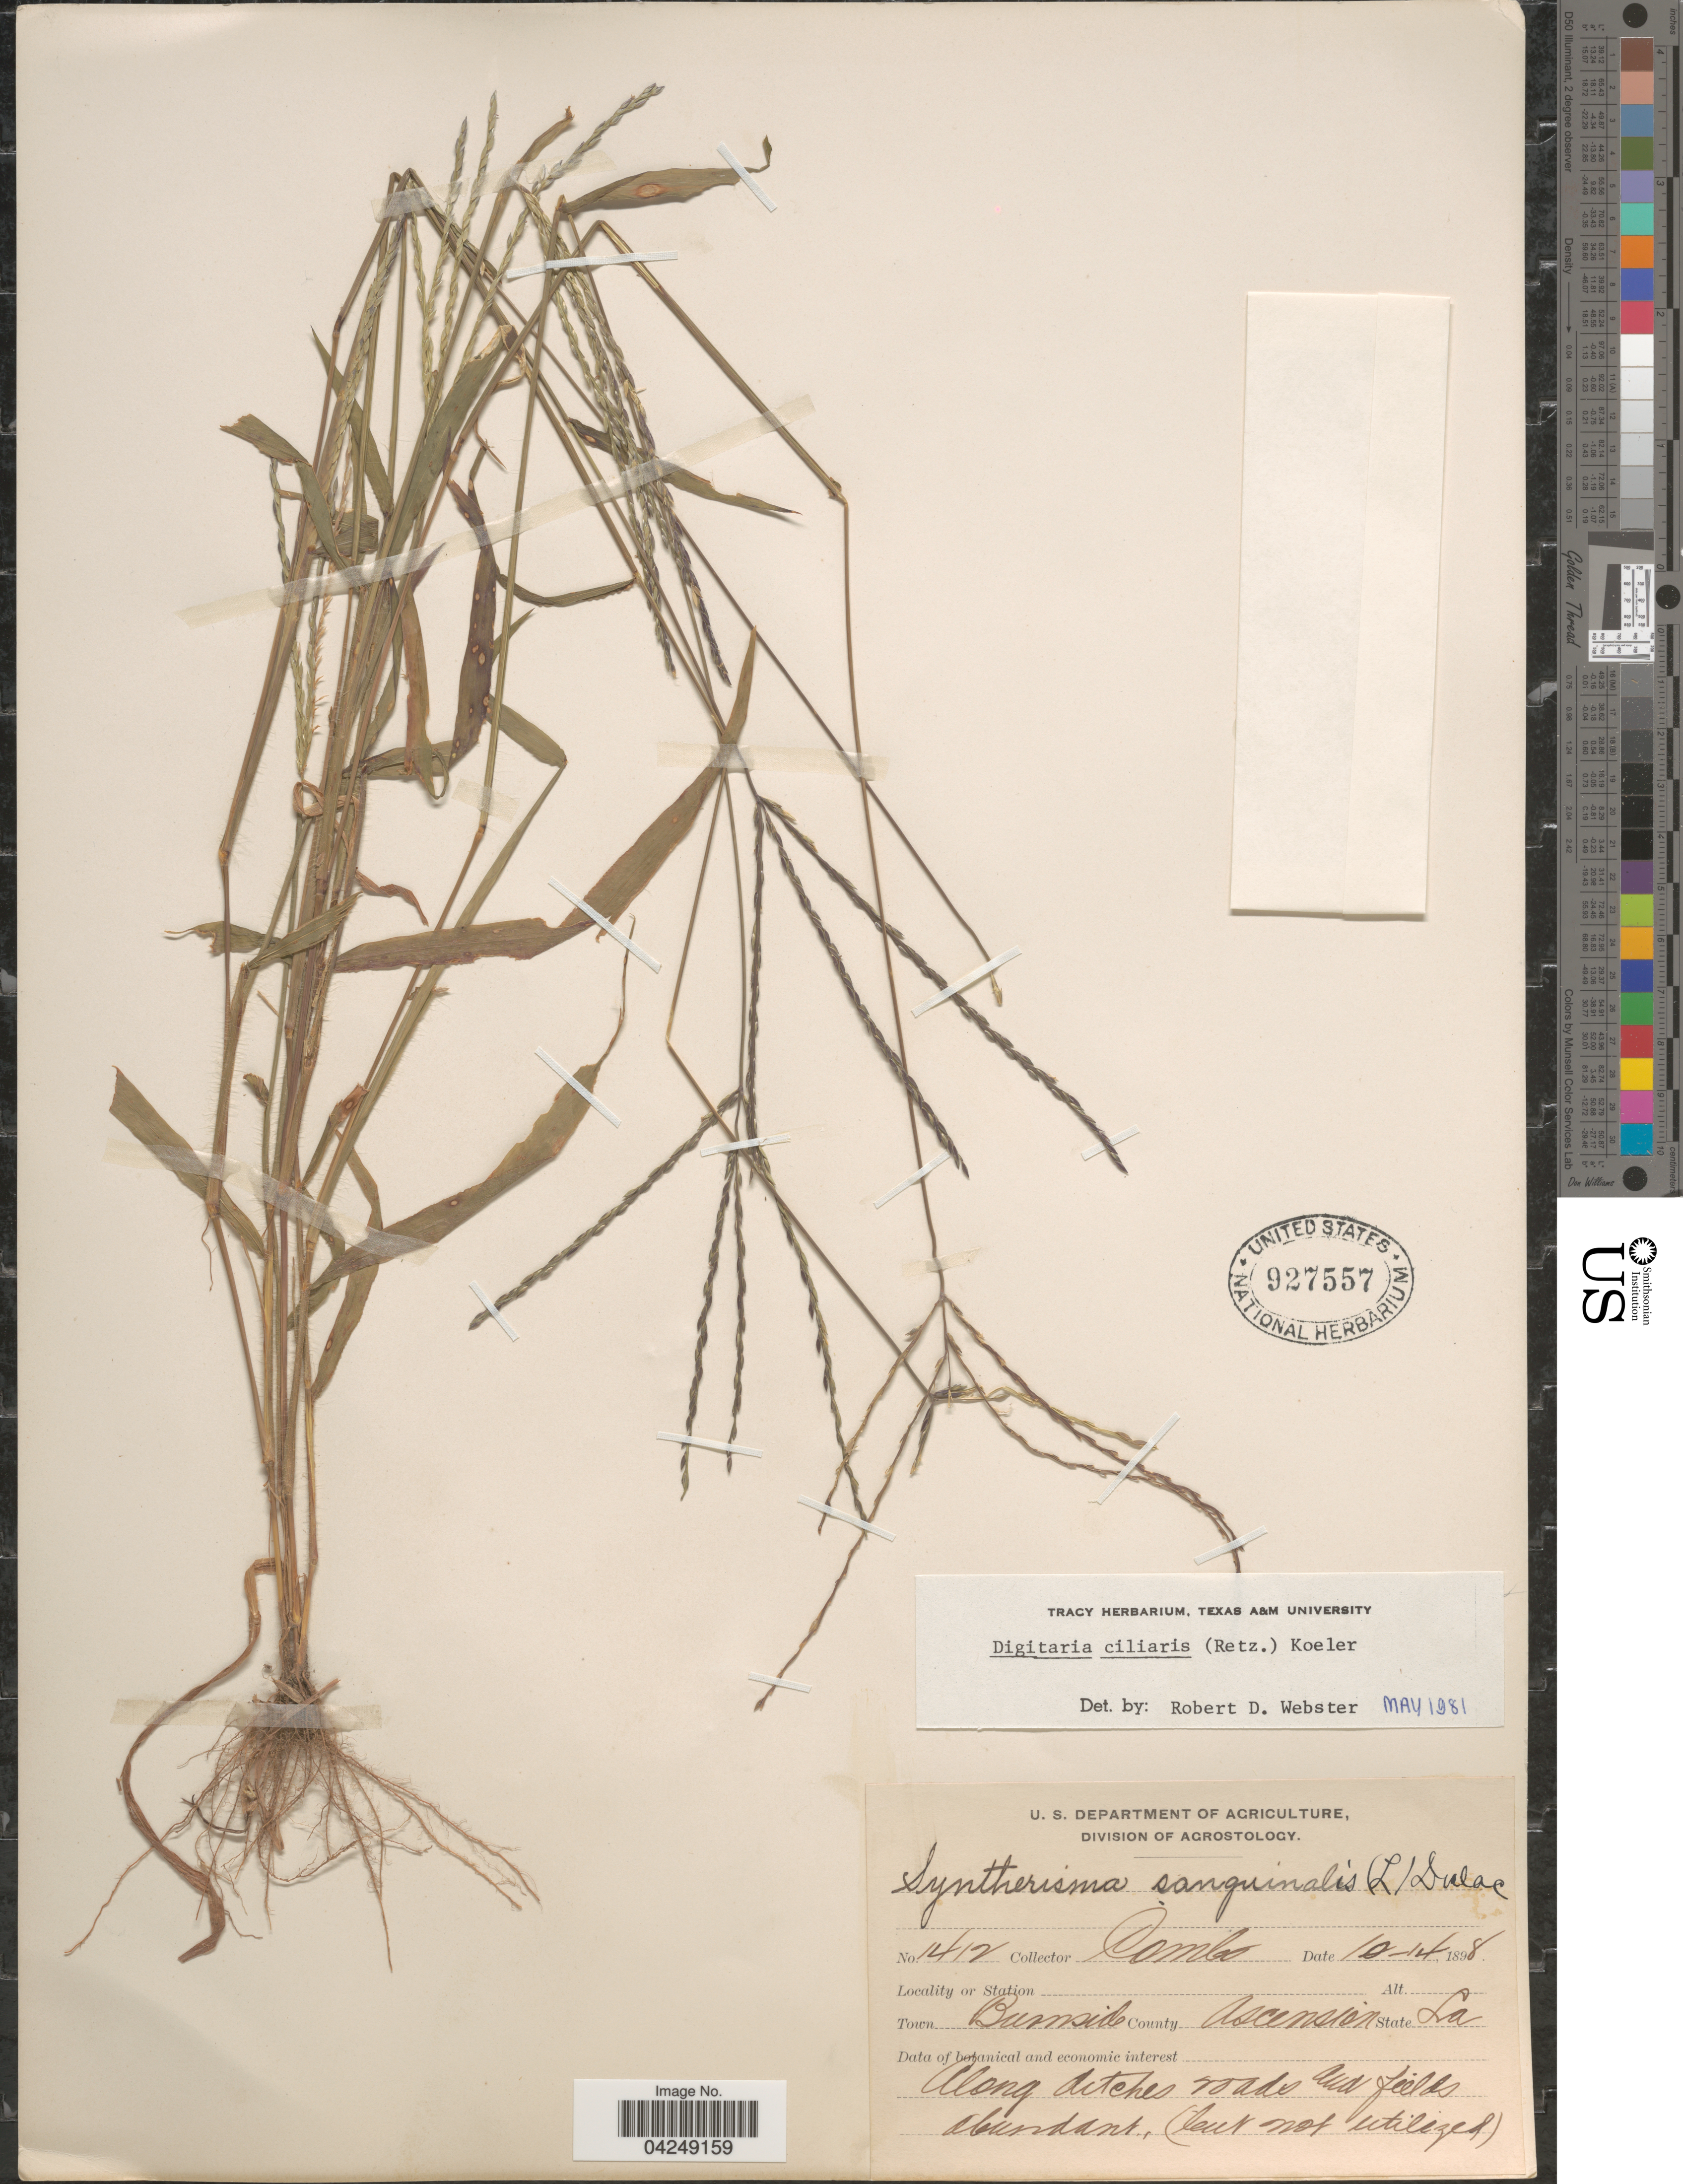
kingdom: Plantae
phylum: Tracheophyta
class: Liliopsida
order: Poales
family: Poaceae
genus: Digitaria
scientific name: Digitaria ciliaris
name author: (Retz.) Koeler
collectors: -. Combs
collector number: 1412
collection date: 1898-10-14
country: United States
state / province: Louisiana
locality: Town Burnside. County Ascension. Along ditches roads and fields.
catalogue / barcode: US 927557